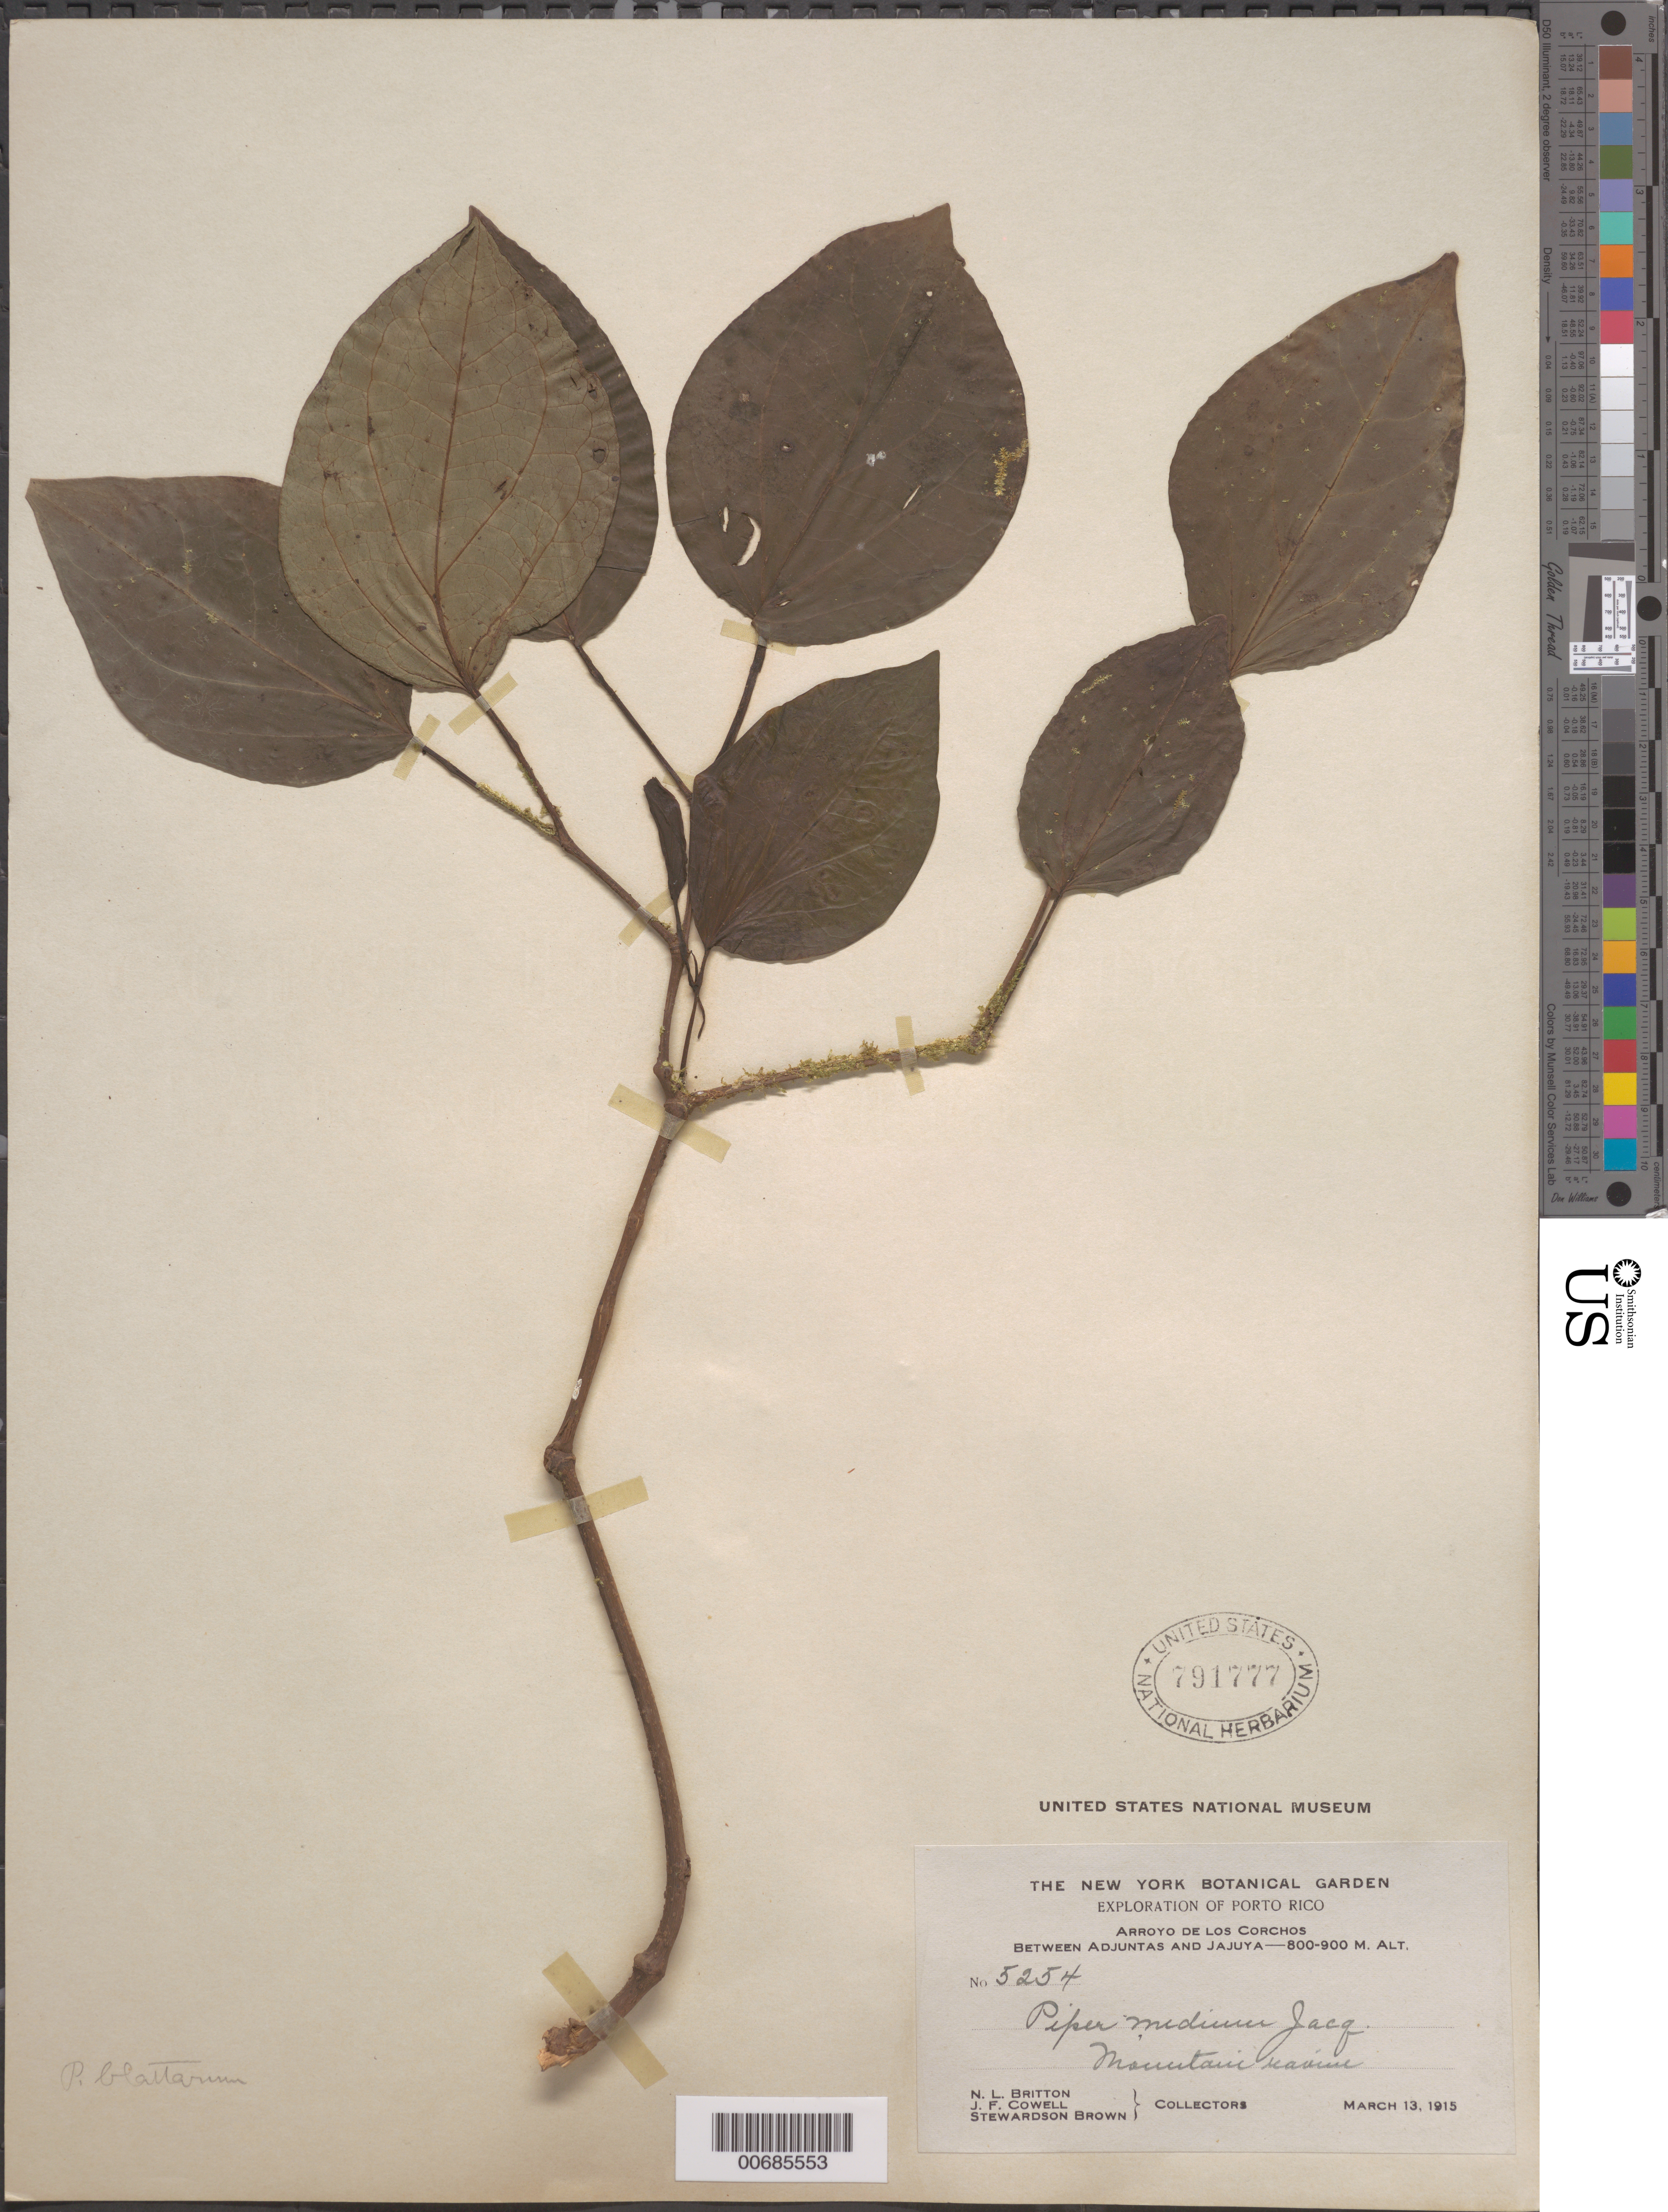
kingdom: Plantae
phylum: Tracheophyta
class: Magnoliopsida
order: Piperales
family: Piperaceae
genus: Piper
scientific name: Piper blattarum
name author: Spreng.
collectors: N. Britton, J. F. Cowell & S. Brown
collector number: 5254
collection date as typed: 13 Mar 1915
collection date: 1915-03-13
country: Puerto Rico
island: Greater Antilles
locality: Arroyo de los Corchos, btw. Adjuntas and Jajuya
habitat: Mountain ravine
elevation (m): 800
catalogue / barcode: US 791777